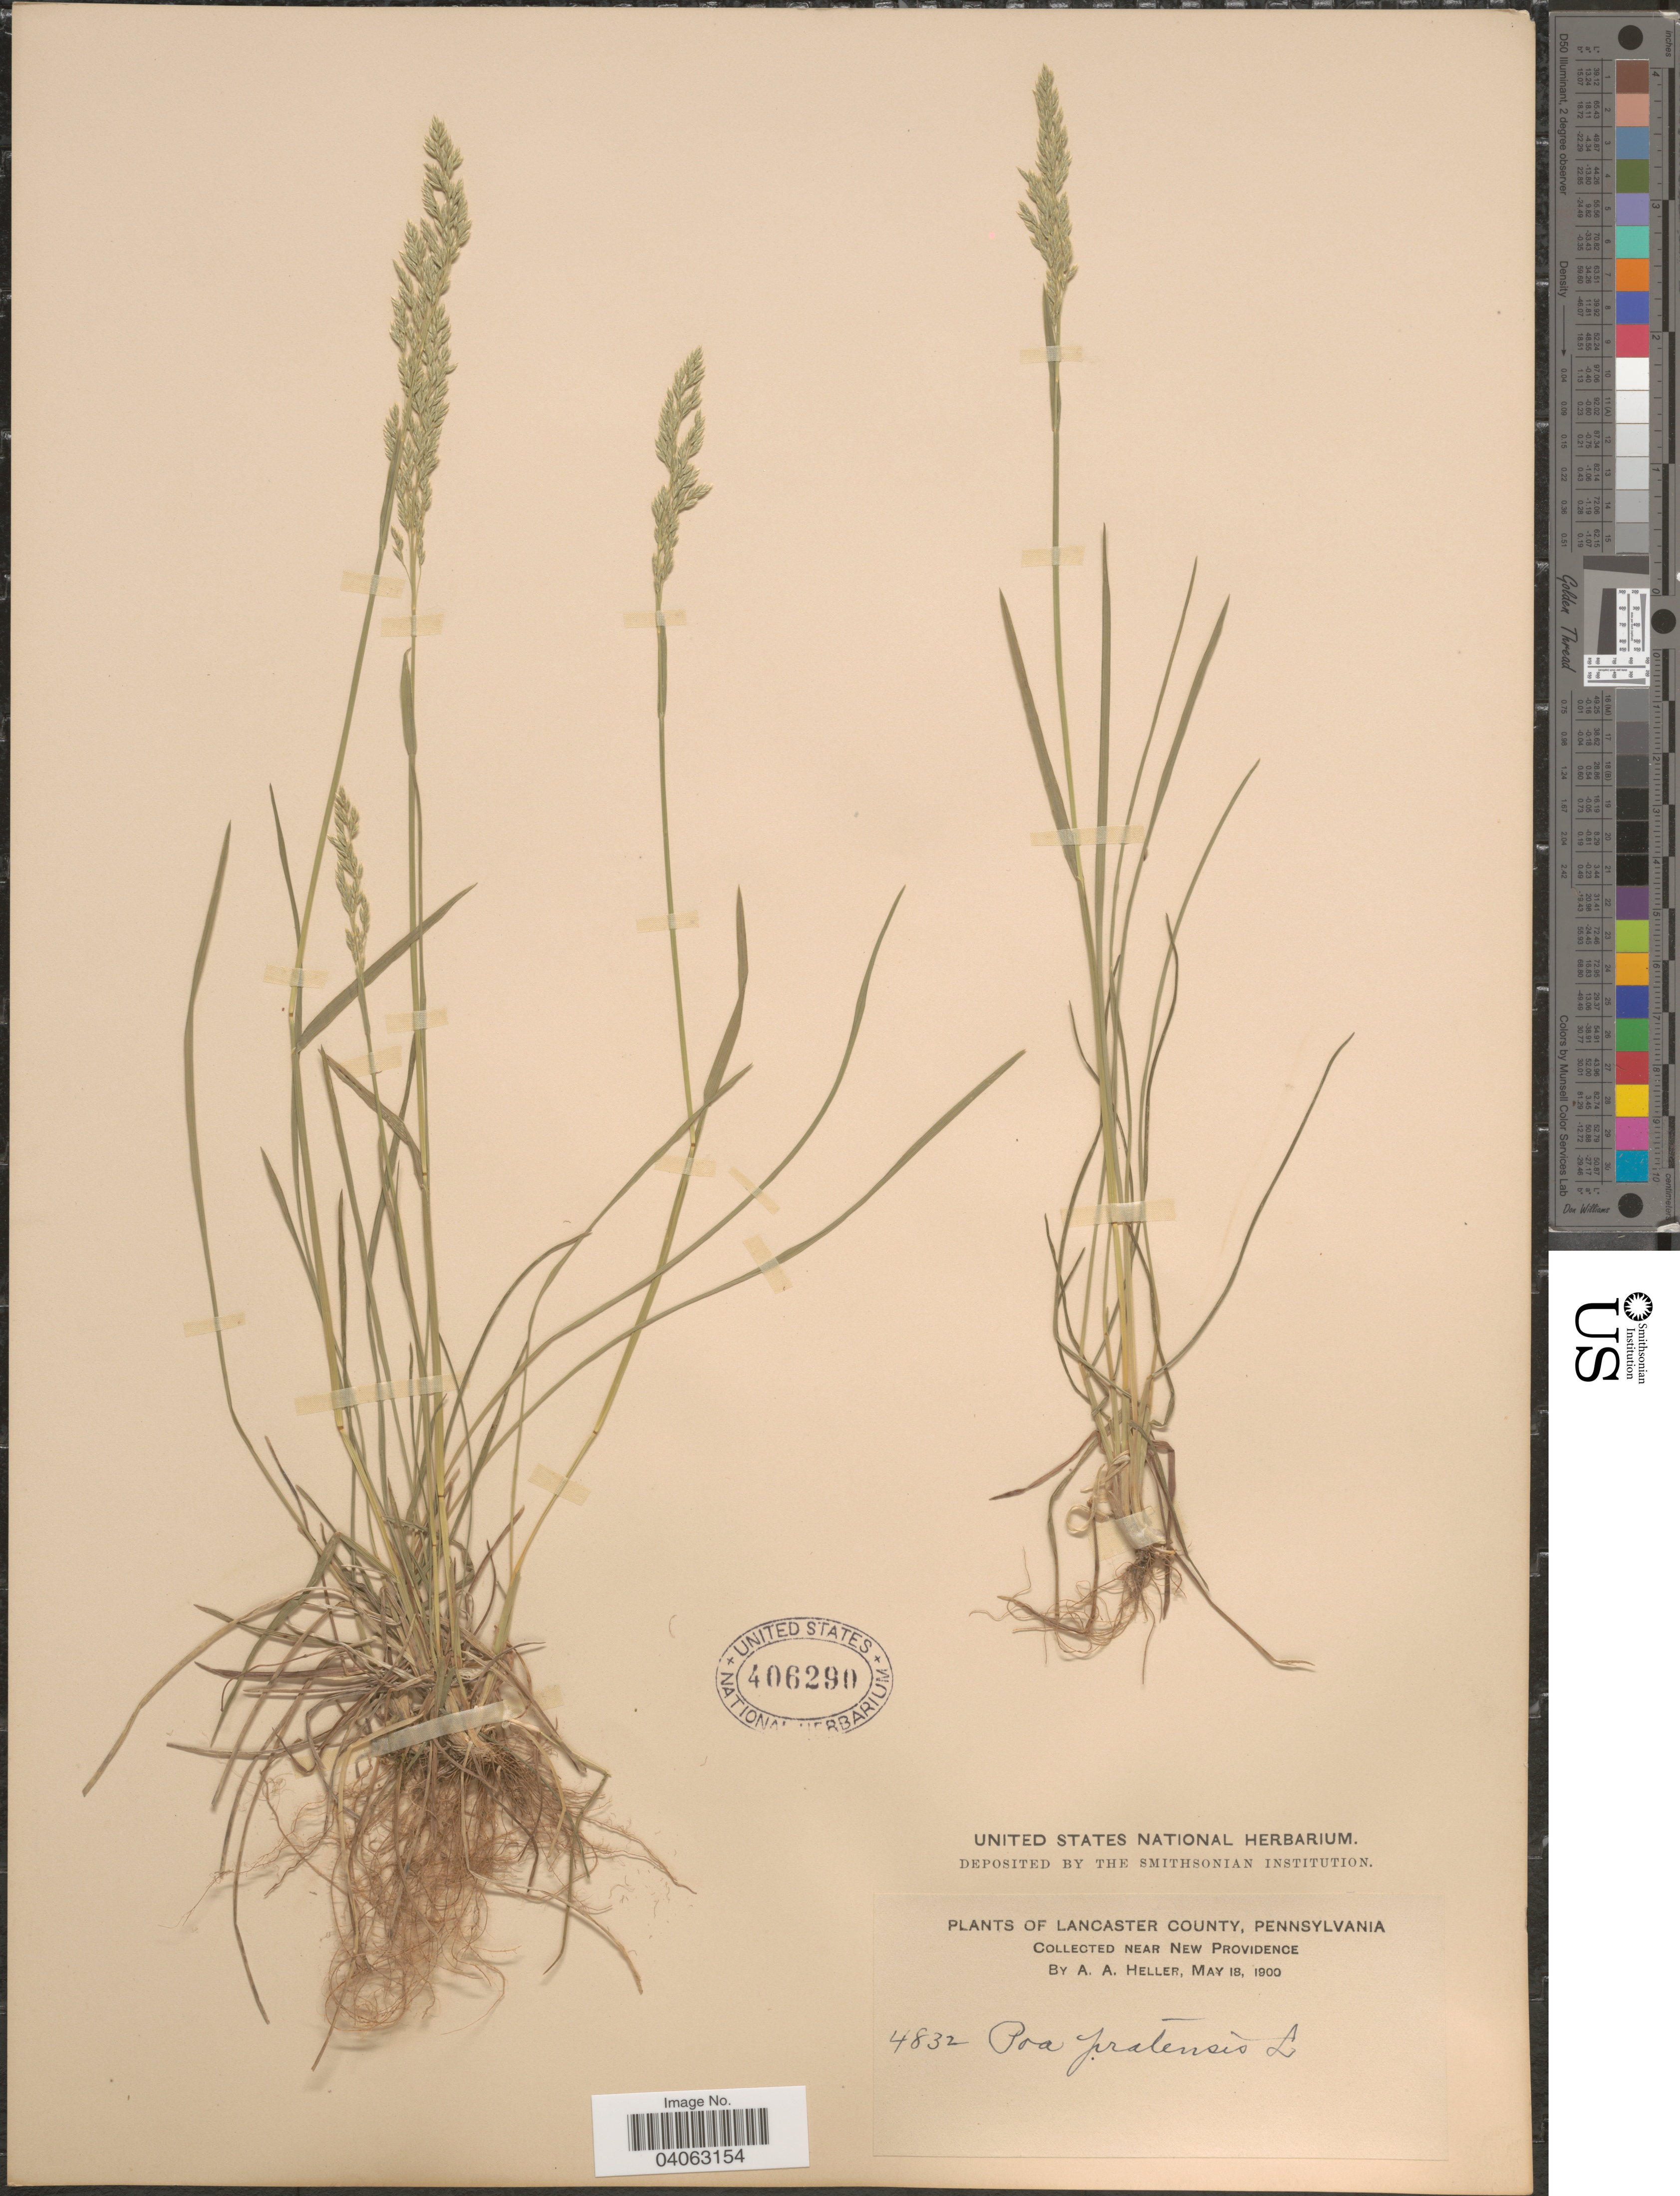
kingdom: Plantae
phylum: Tracheophyta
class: Liliopsida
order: Poales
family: Poaceae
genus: Poa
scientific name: Poa pratensis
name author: L.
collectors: A. A. Heller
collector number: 4832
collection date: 1900-05-18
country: United States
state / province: Pennsylvania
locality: Lancaster County. Near New Providence.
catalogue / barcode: US 406290